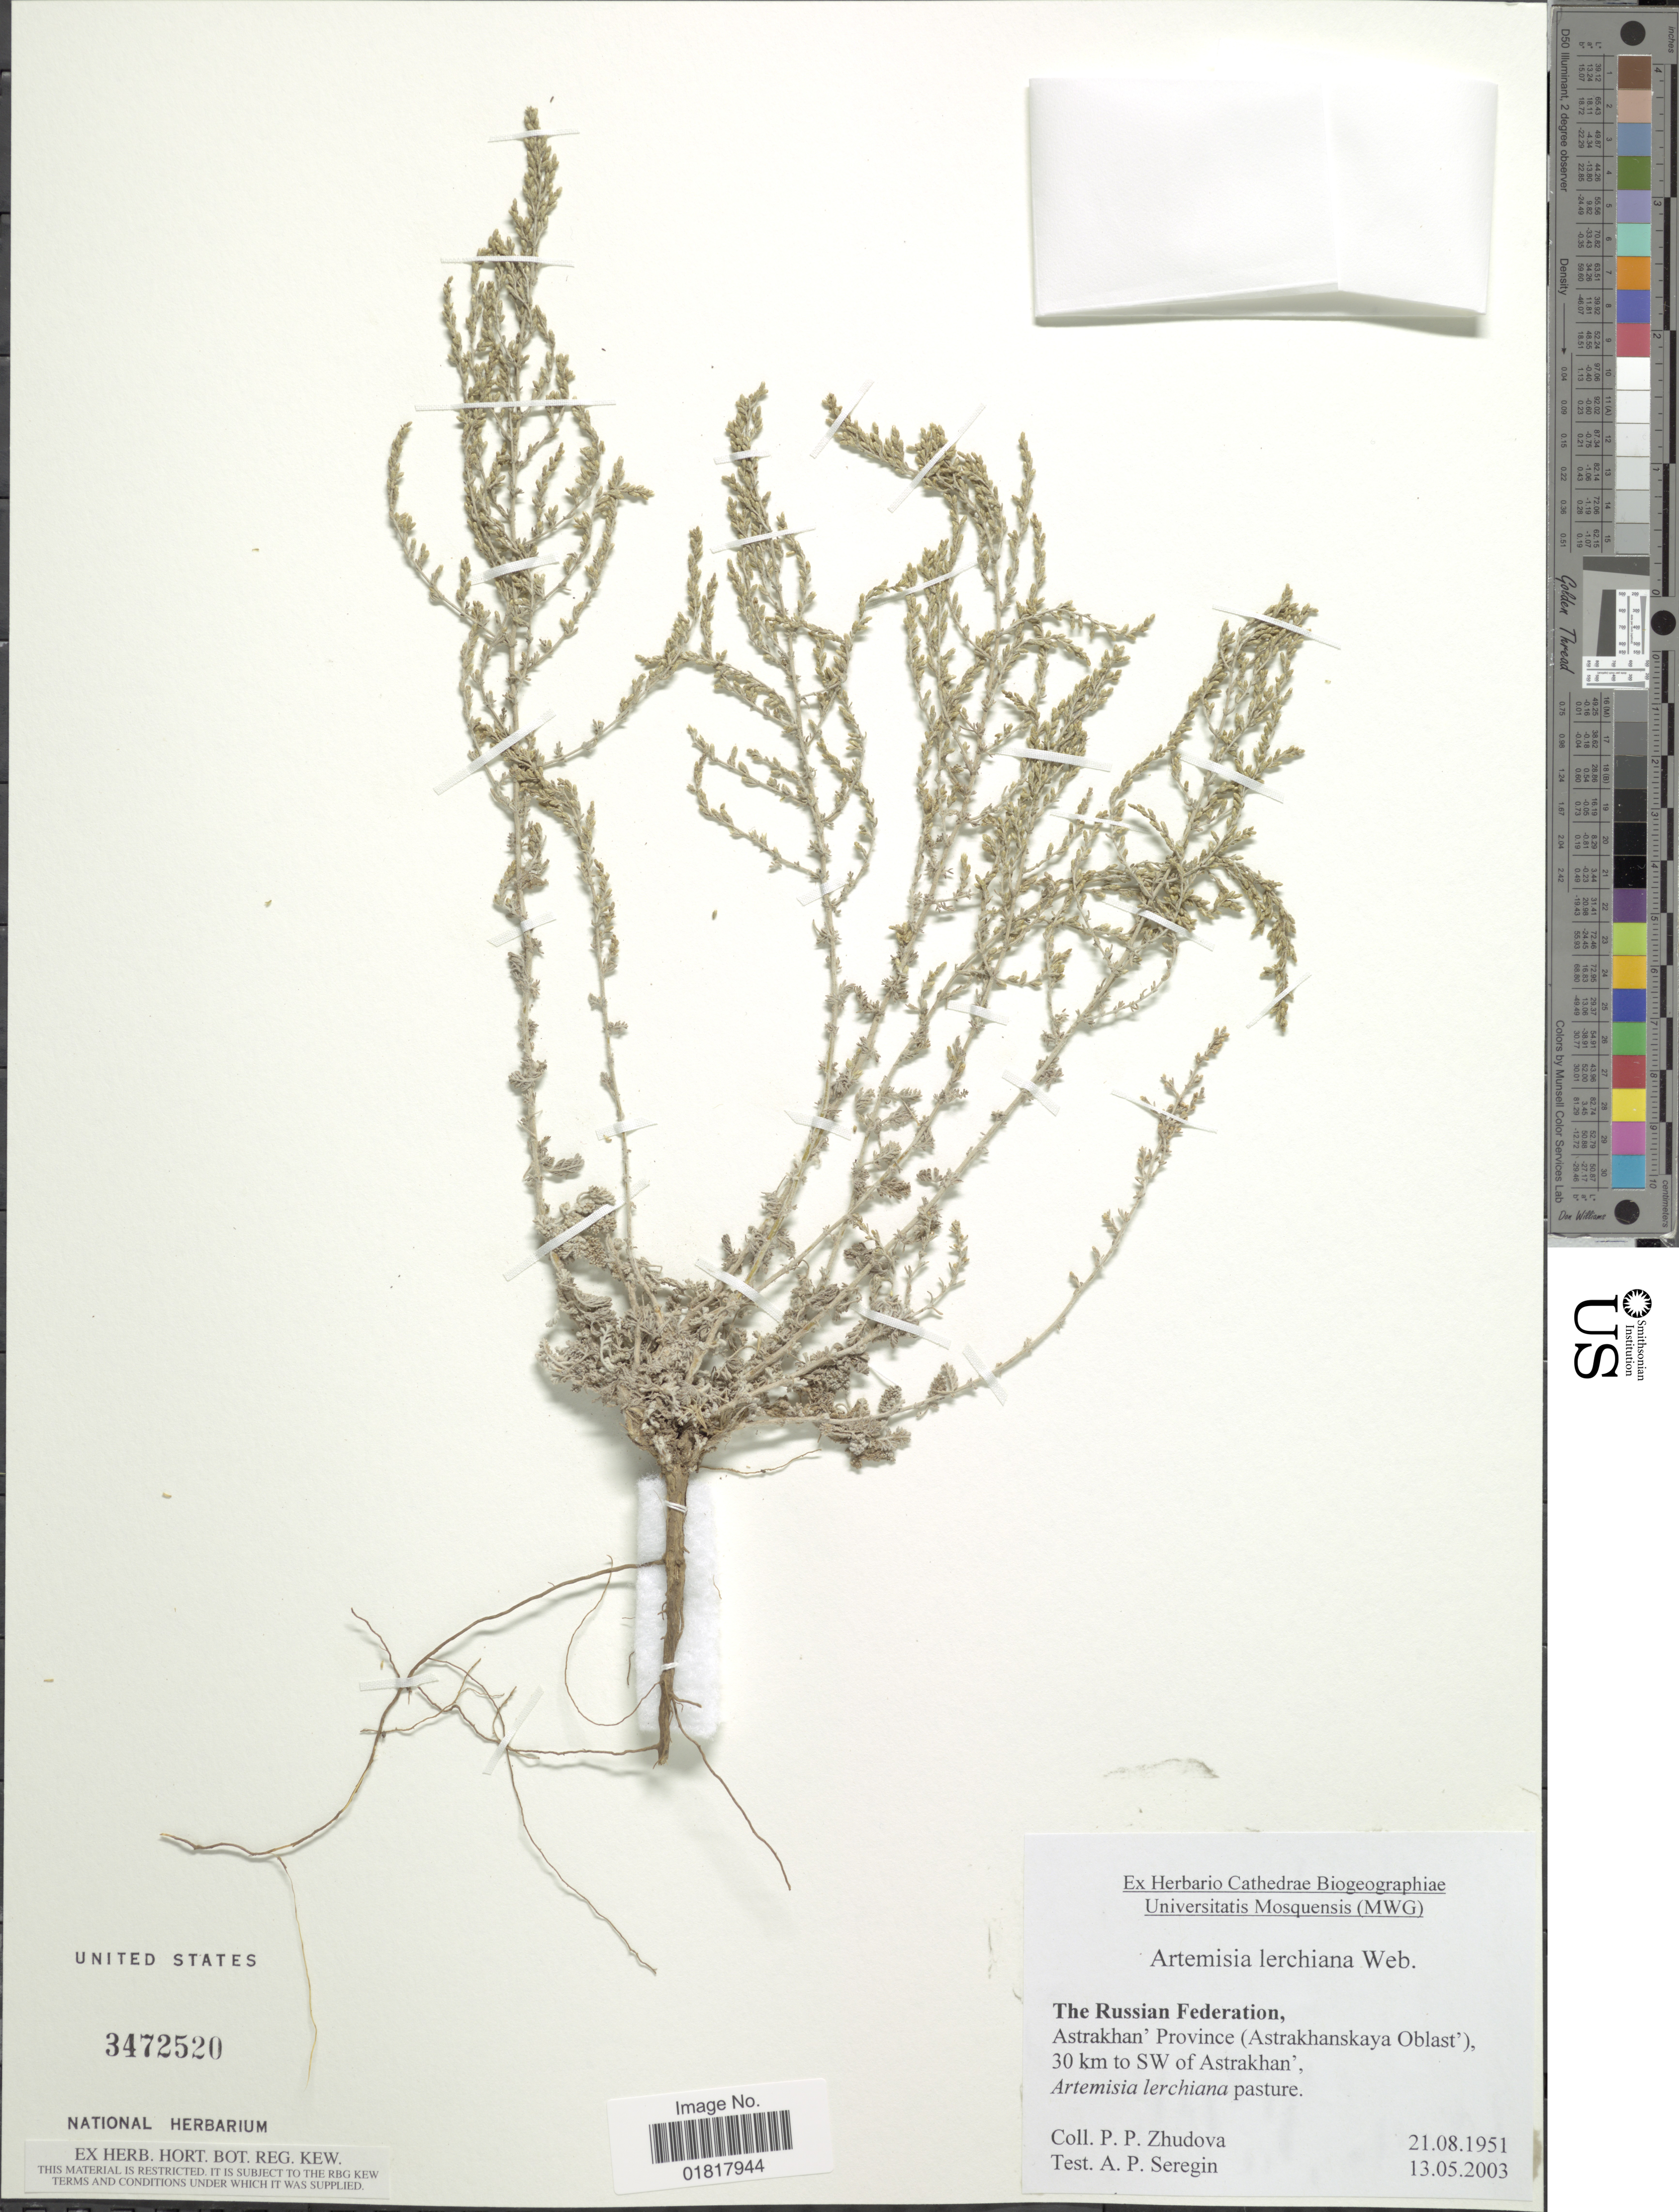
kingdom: Plantae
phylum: Tracheophyta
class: Magnoliopsida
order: Asterales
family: Asteraceae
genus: Artemisia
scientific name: Artemisia lercheana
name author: G.H. Weber ex Stechm.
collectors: P. Zhudova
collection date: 1951-08-21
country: Russian Federation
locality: Astrakhan' Province (Astrakhanskaya Oblas'), 30 km to SW of Astrakhan'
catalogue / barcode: US 3472520